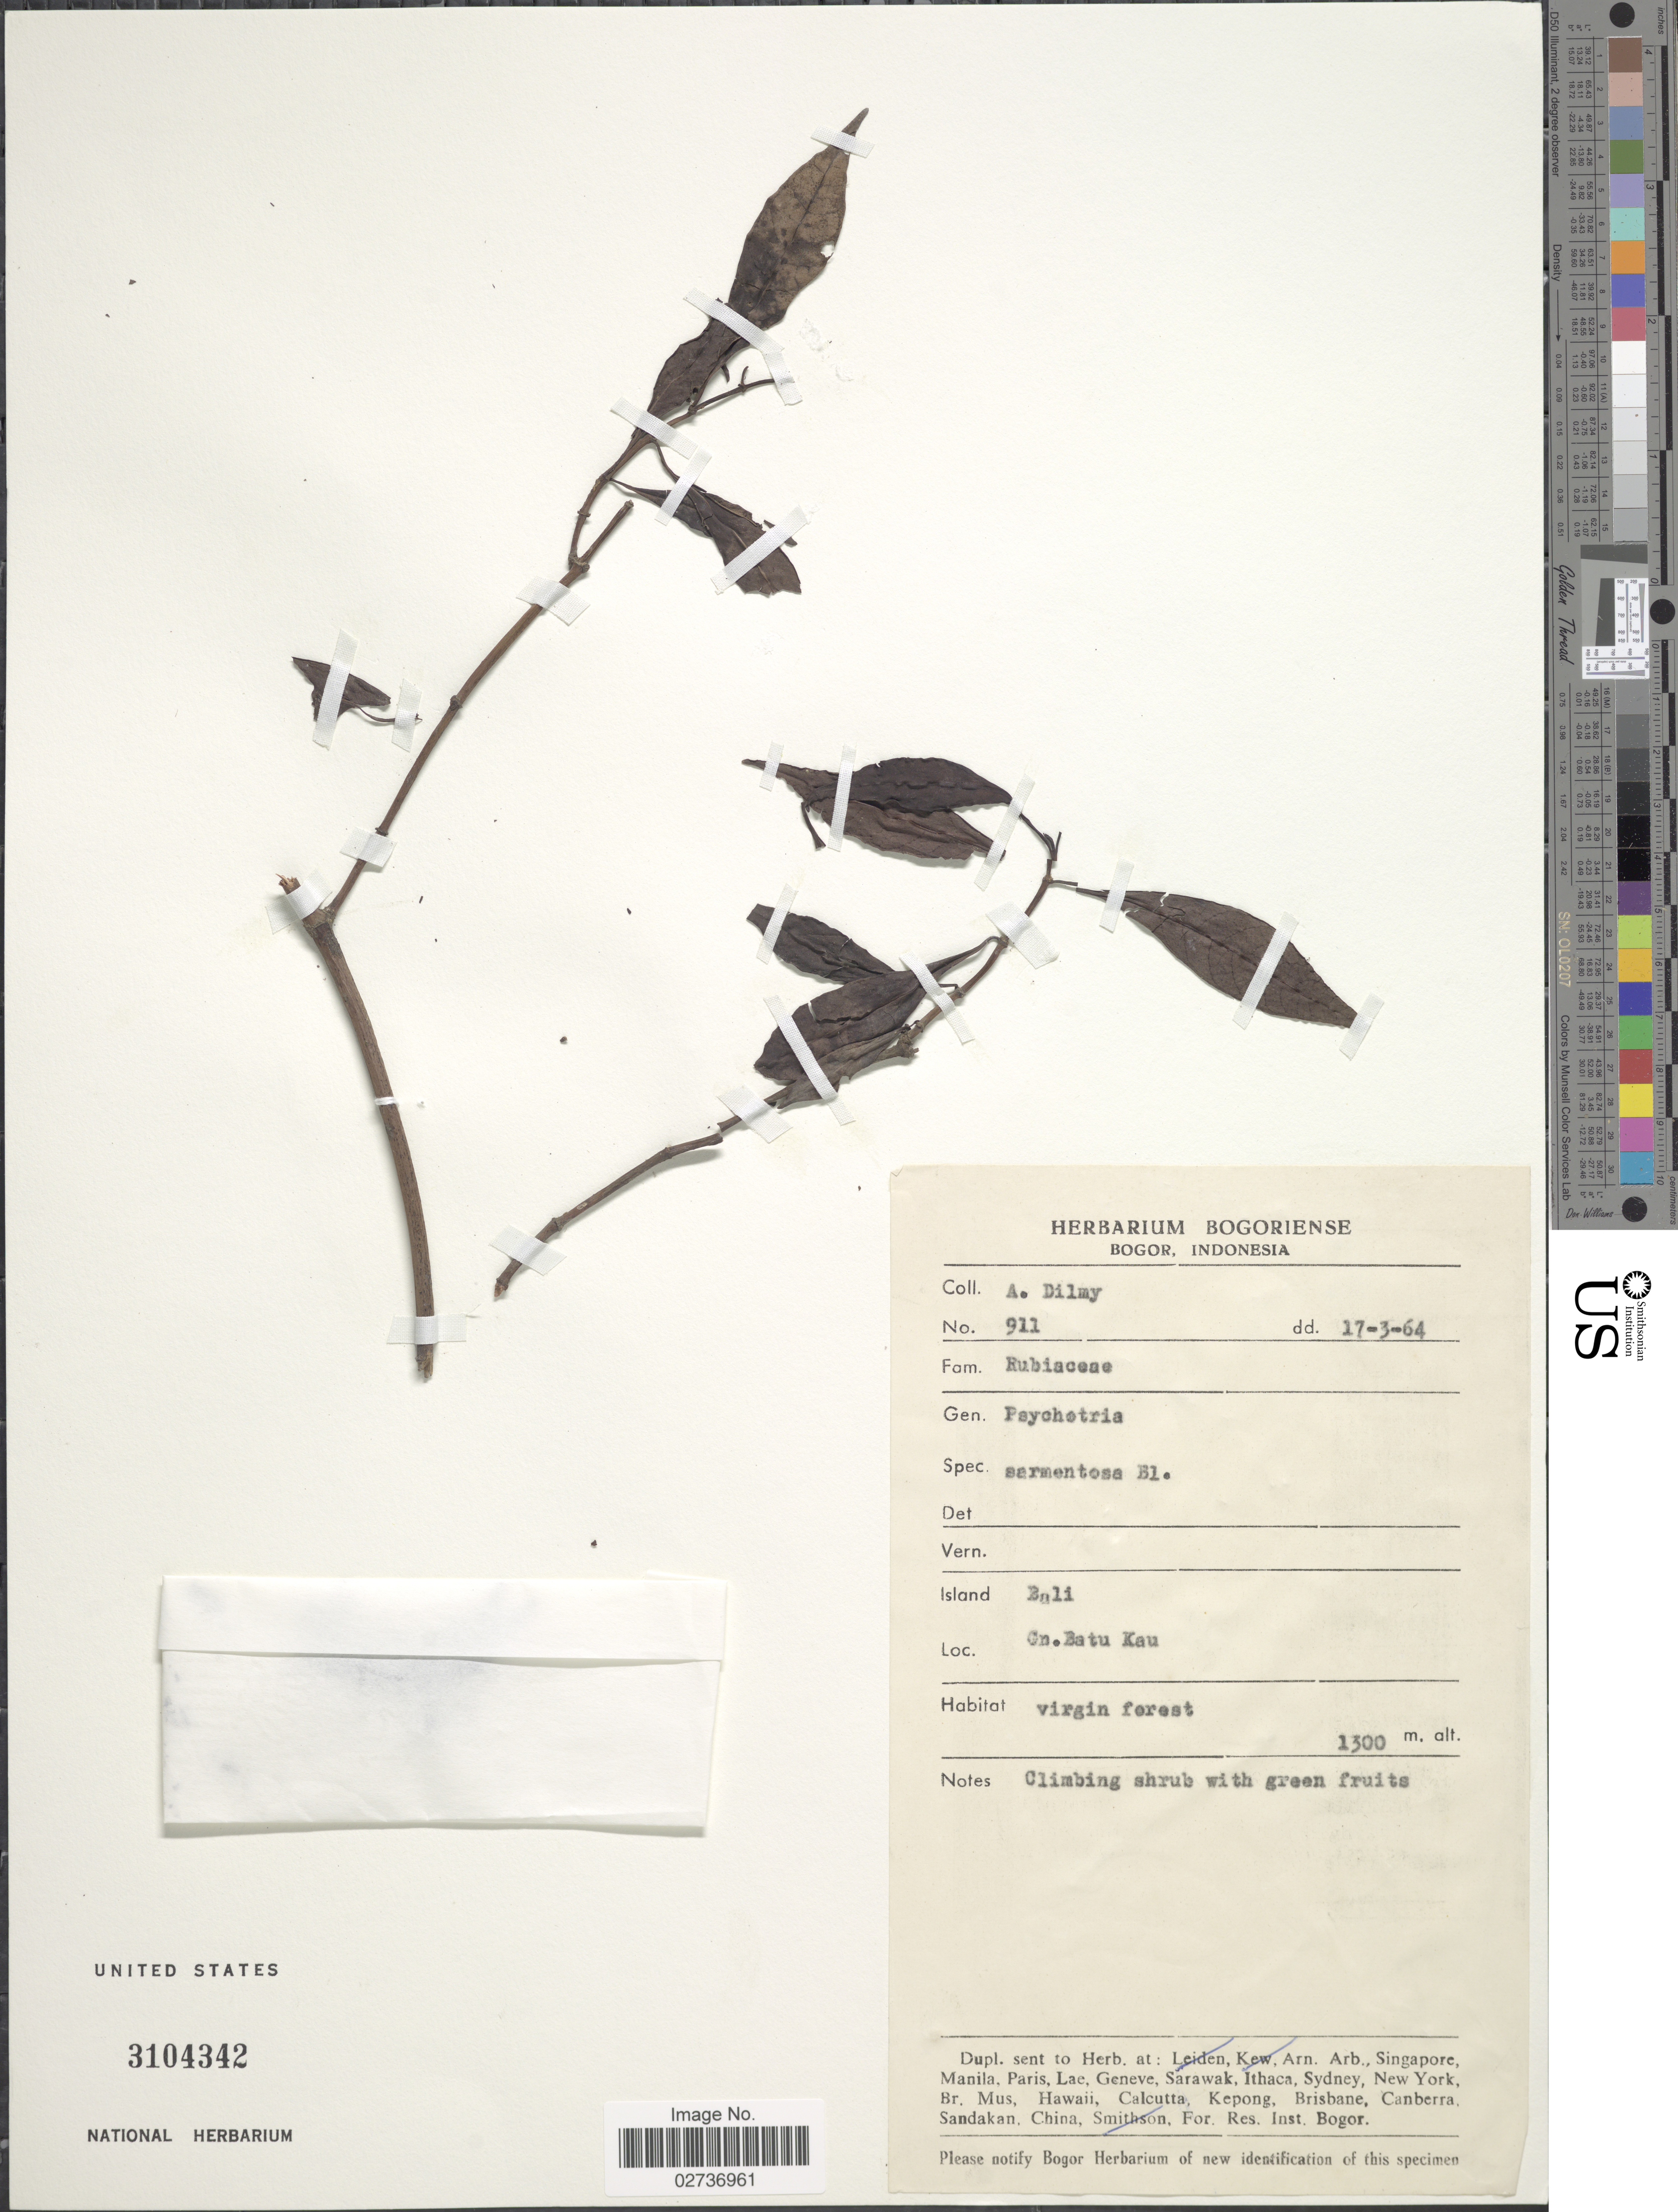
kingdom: Plantae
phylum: Tracheophyta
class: Magnoliopsida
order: Gentianales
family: Rubiaceae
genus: Psychotria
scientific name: Psychotria sarmentosa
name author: Blume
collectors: A. Dilmy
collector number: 911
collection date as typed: Transcribed d/m/y: 17/3/64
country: Indonesia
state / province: Nusa Tenggara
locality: Bali. Gn. Batu Kau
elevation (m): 1300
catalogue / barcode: US 3104342